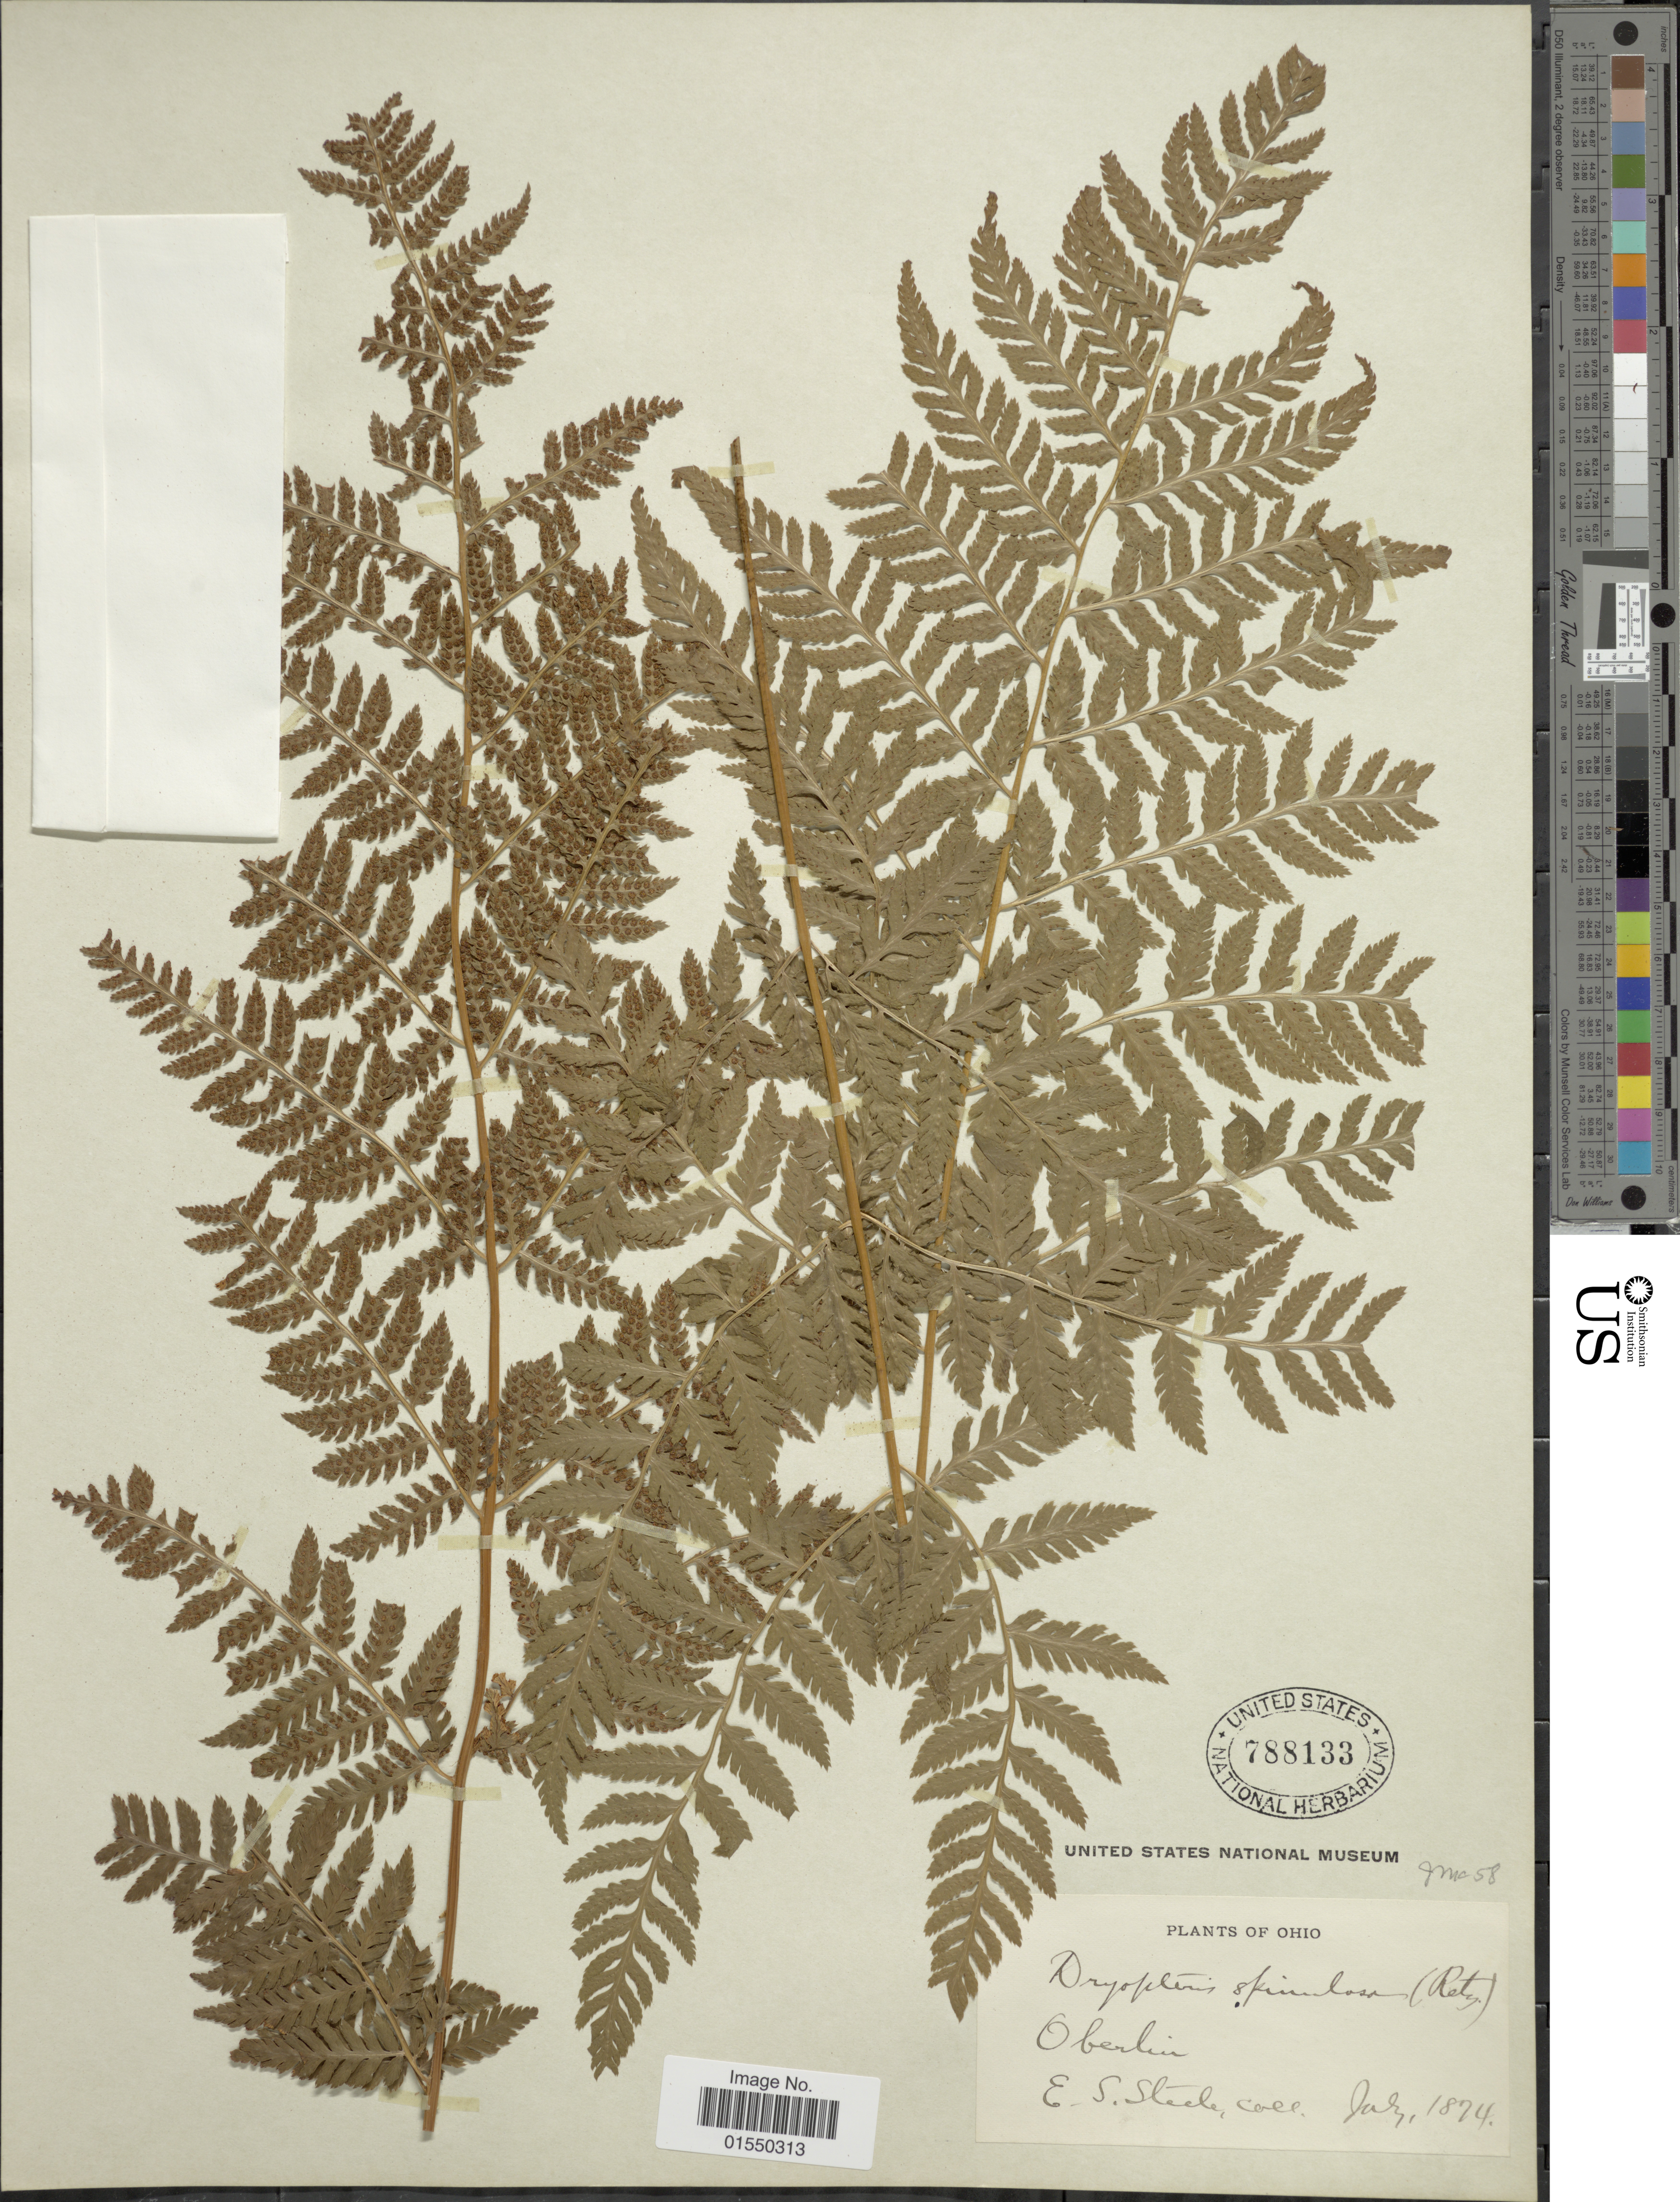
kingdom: Plantae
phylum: Tracheophyta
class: Polypodiopsida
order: Polypodiales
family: Dryopteridaceae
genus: Dryopteris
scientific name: Dryopteris carthusiana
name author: (Villars) H.P. Fuchs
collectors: E. Steele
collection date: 1874-07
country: United States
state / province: Ohio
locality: Oberlin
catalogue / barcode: US 788133